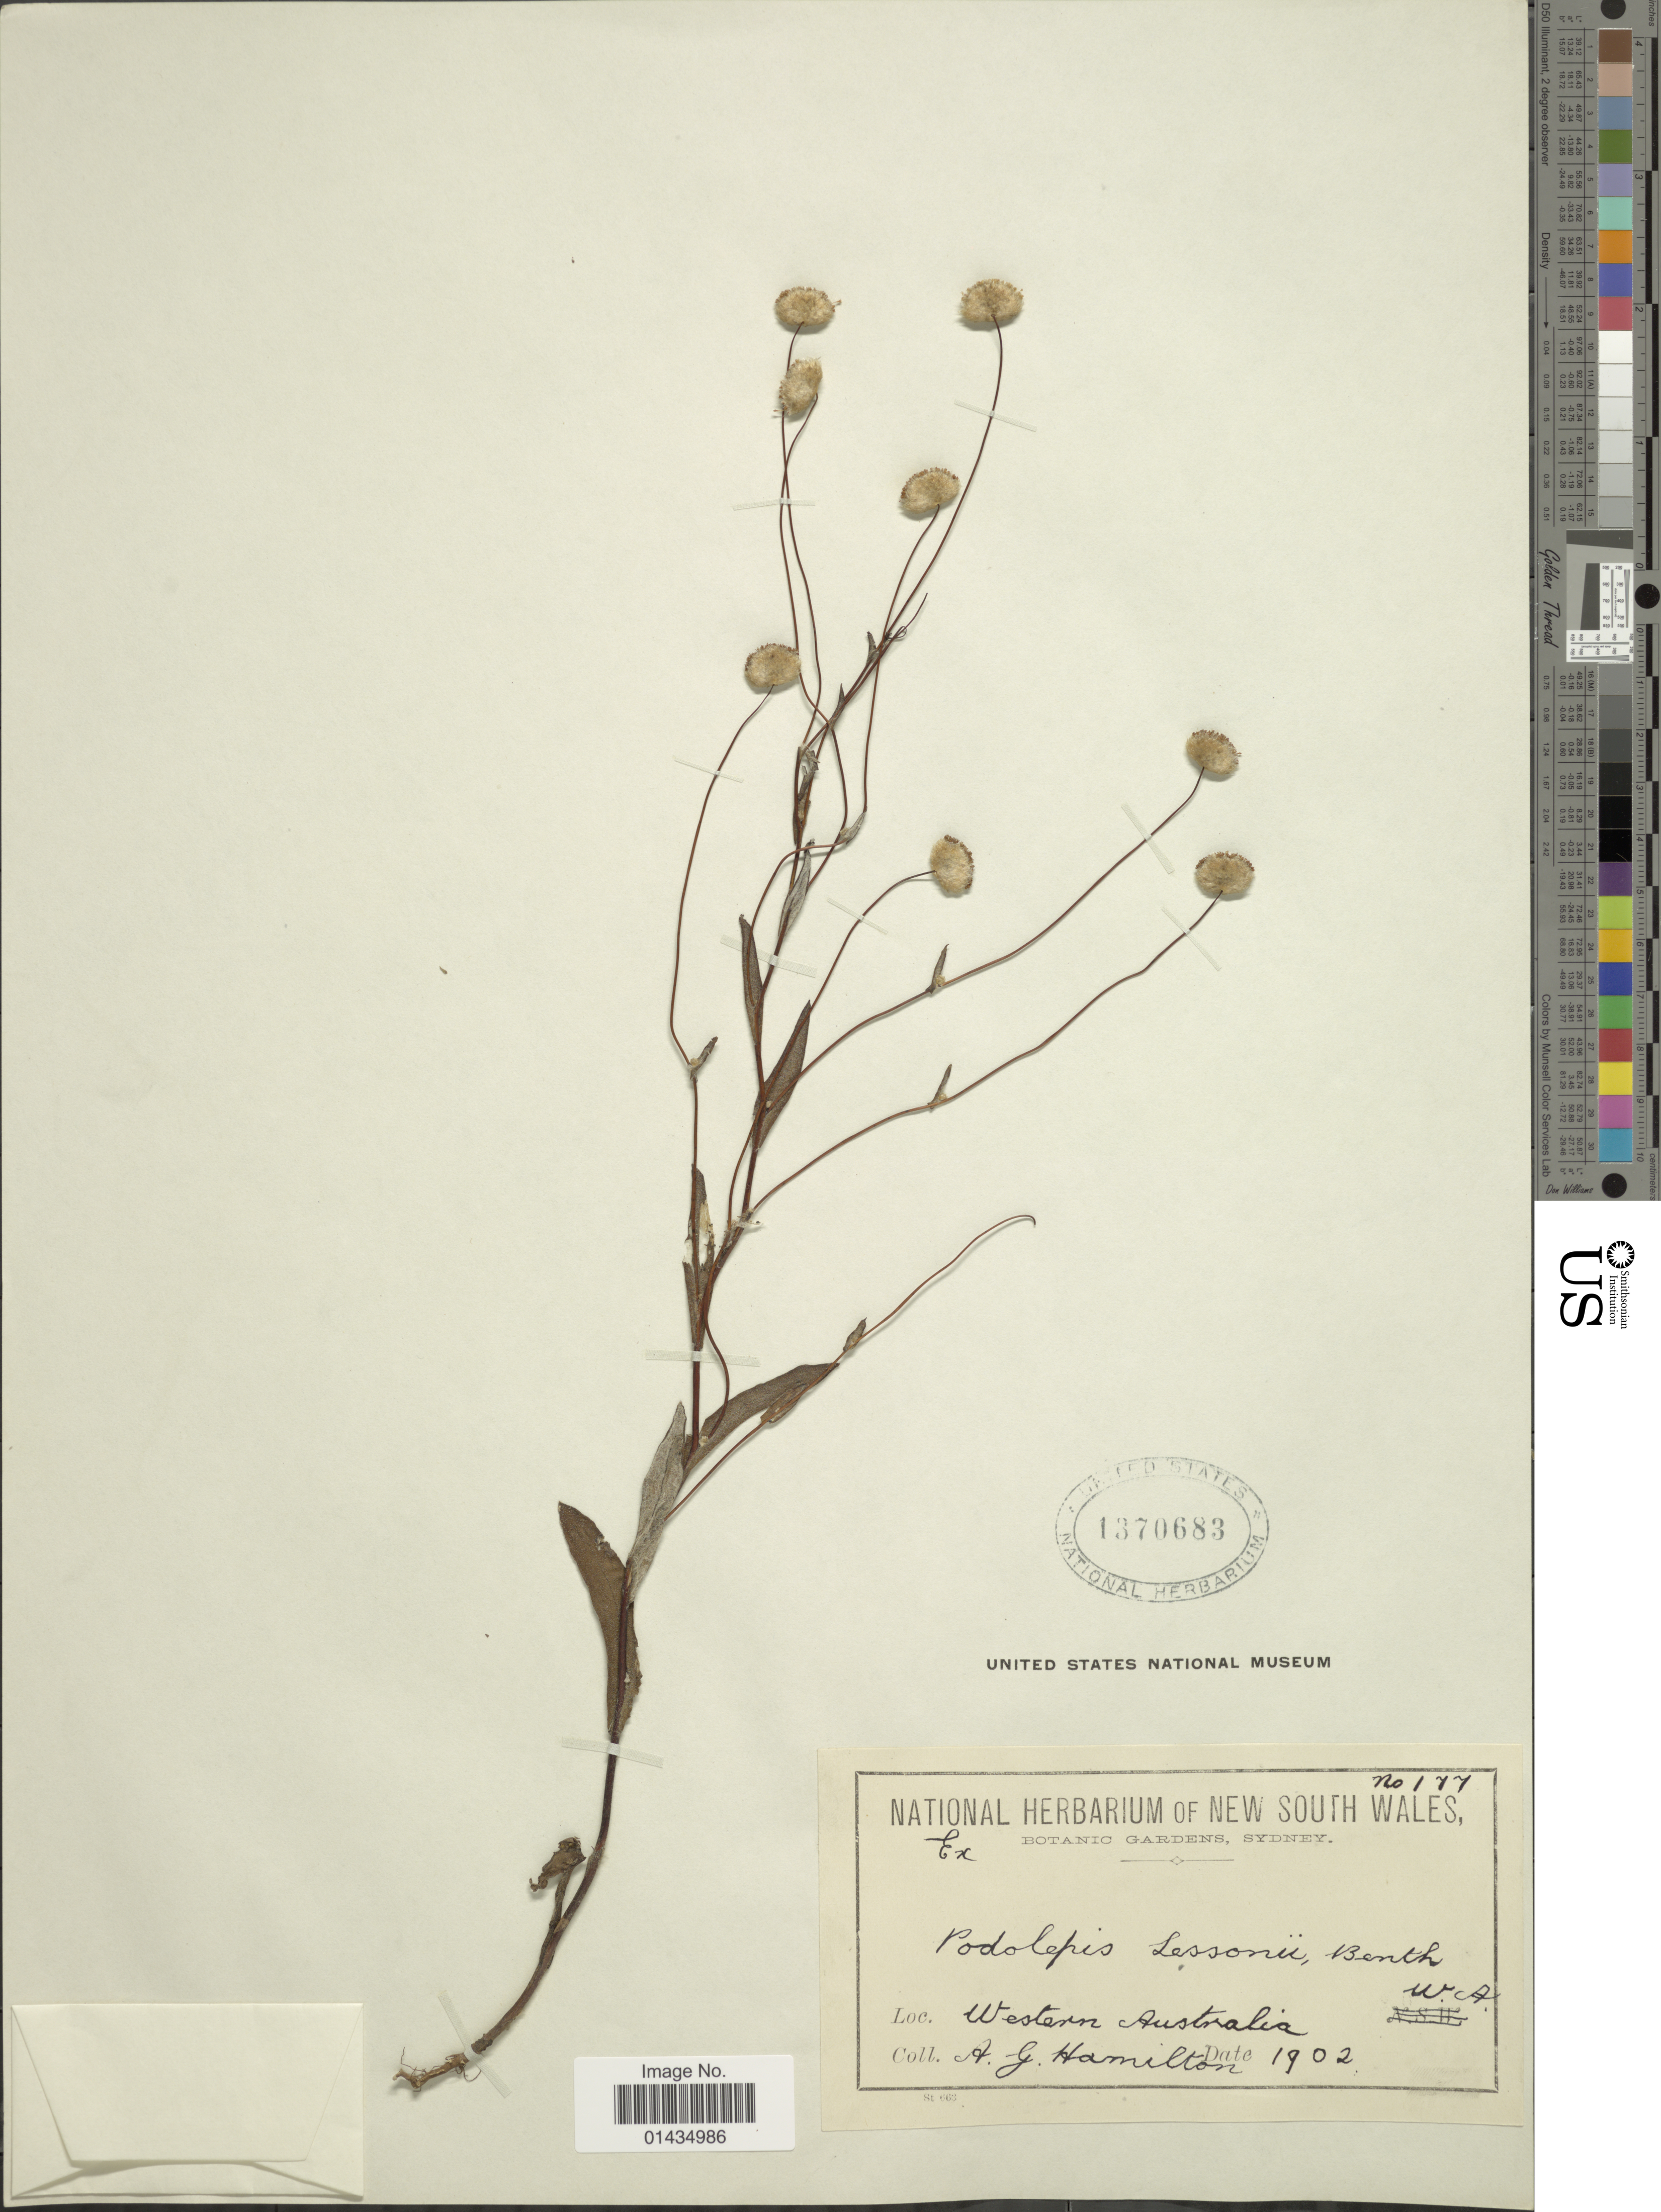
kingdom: Plantae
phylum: Tracheophyta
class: Magnoliopsida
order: Asterales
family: Asteraceae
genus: Podolepis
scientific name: Podolepis lessonii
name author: (Cass.) Benth.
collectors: A. Hamilton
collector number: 177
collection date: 1902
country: Australia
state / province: Western Australia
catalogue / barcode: US 1370683